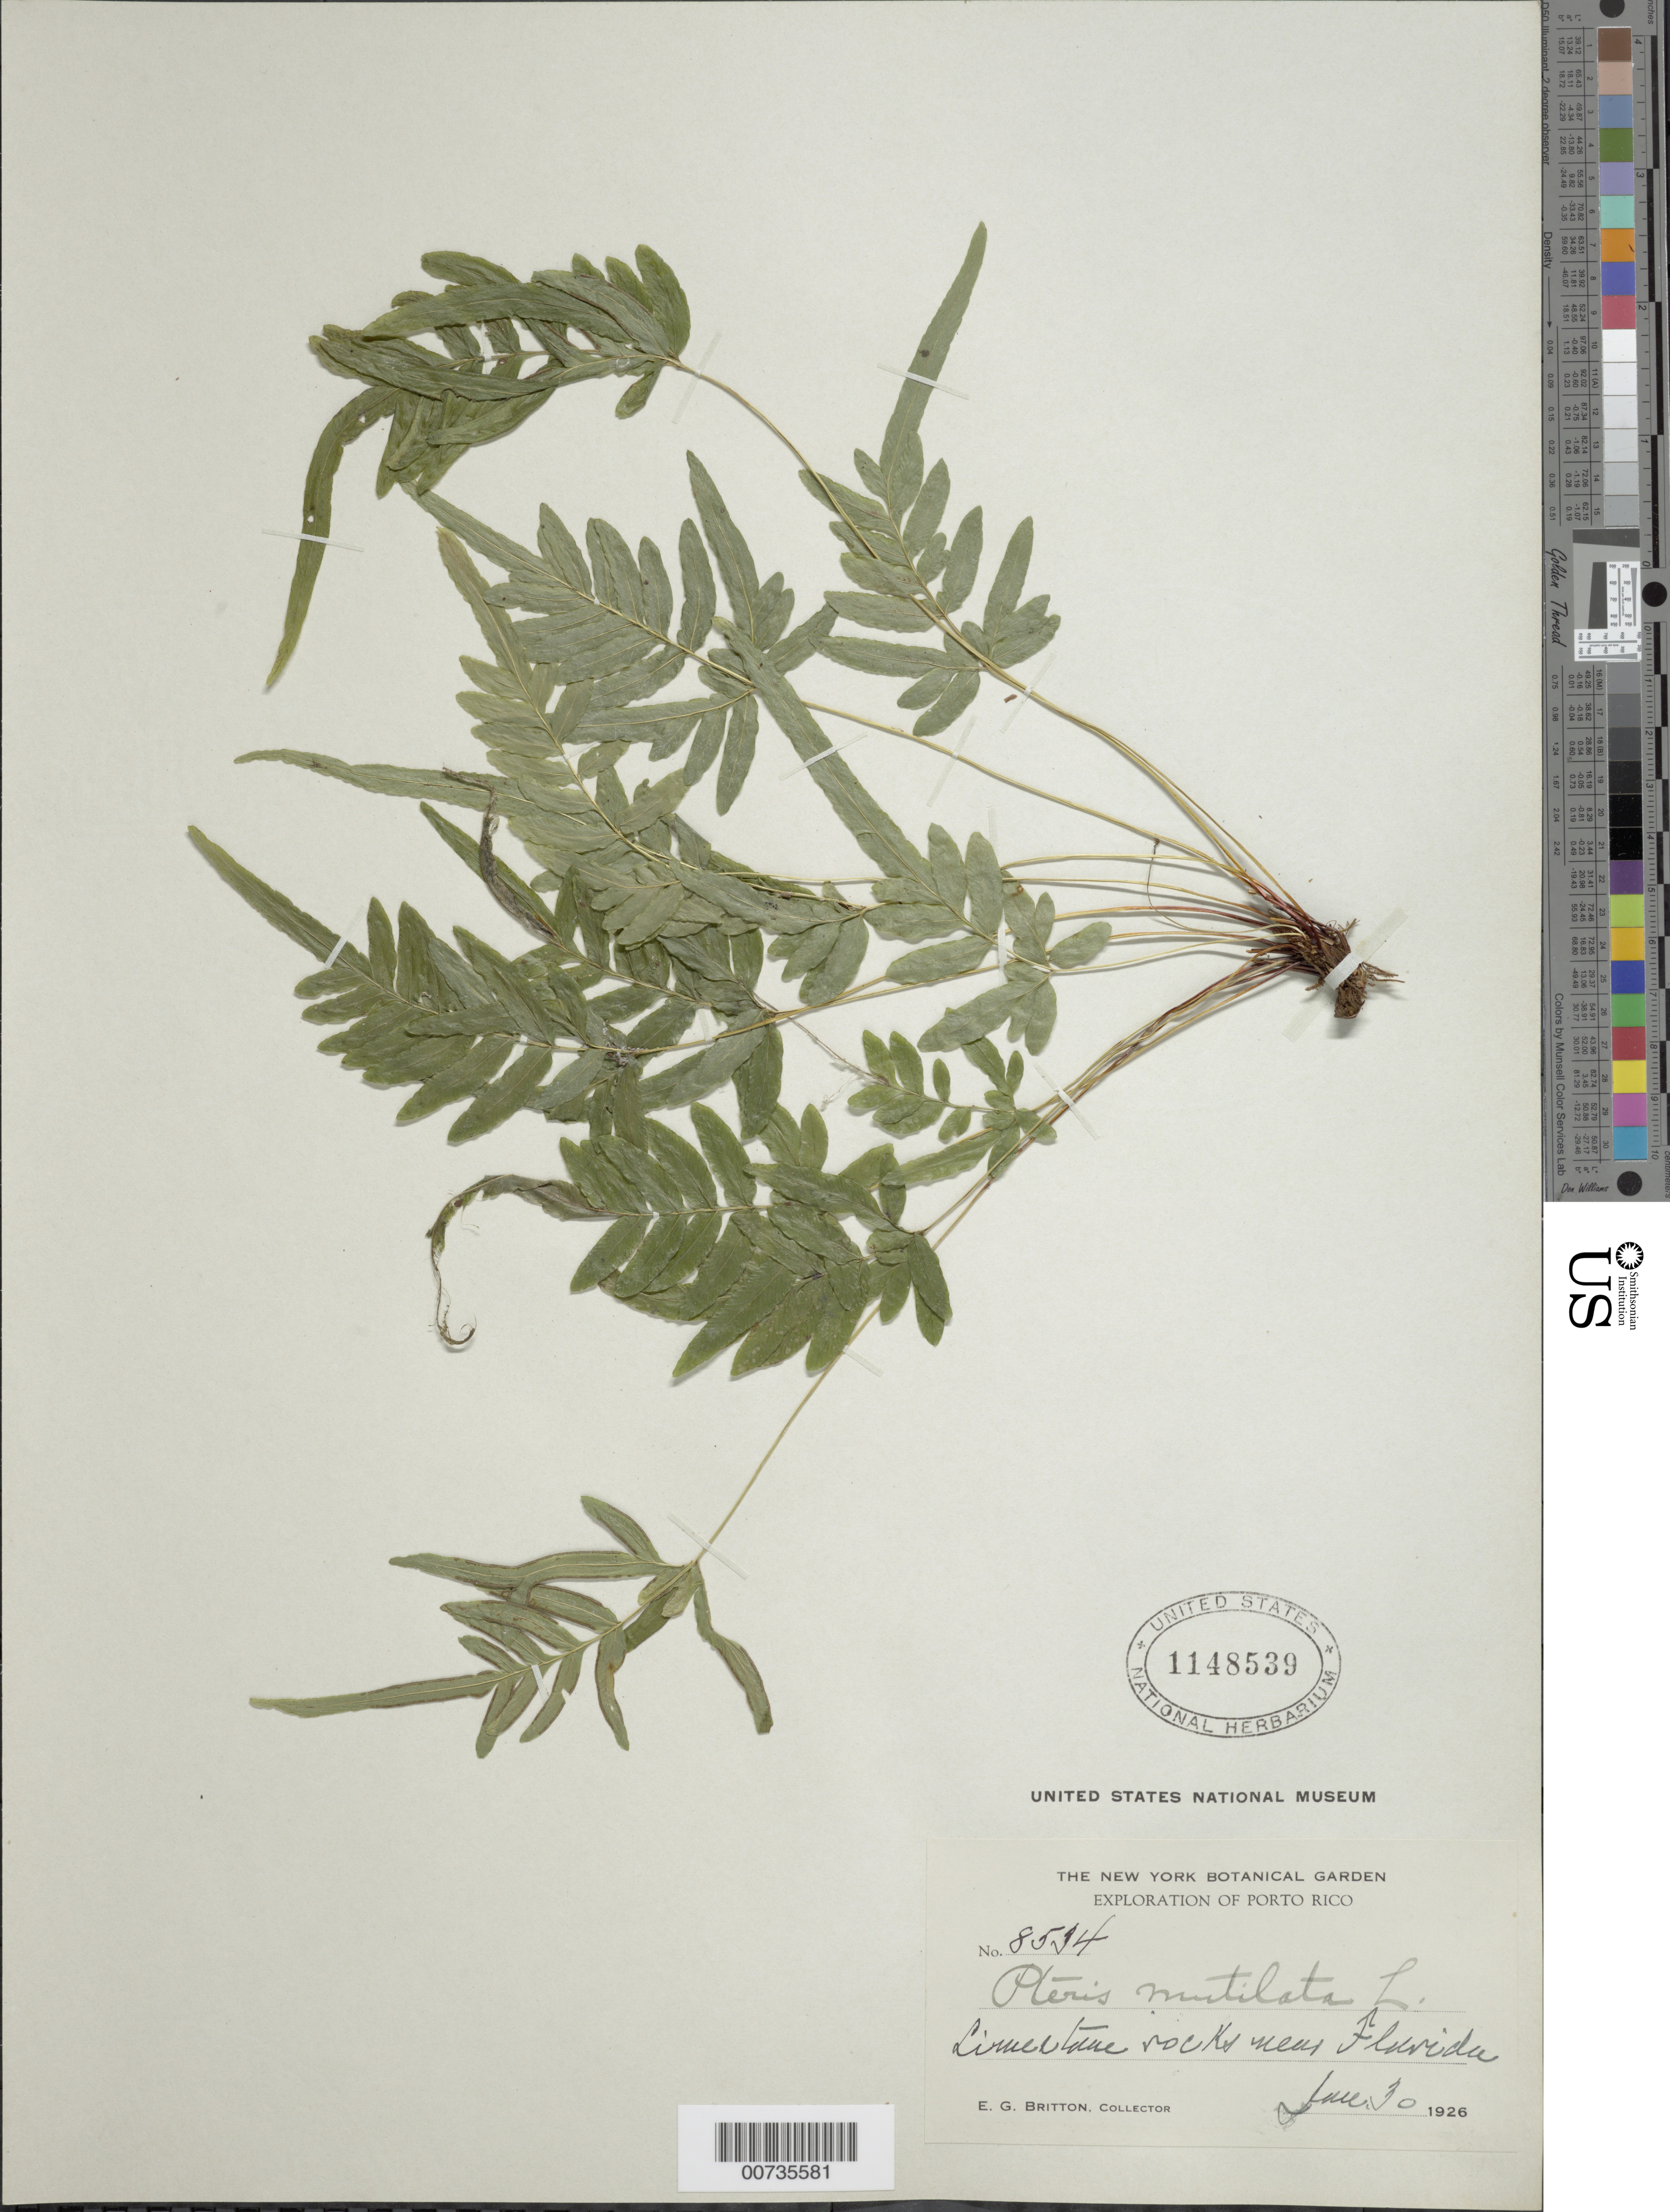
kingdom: Plantae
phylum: Tracheophyta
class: Polypodiopsida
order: Polypodiales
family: Pteridaceae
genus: Pteris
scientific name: Pteris mutilata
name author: L.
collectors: E. G. Britton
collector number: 8534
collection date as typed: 30 Jun 1926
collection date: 1926-06-30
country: Puerto Rico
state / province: Florida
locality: Florida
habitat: Limestone rocks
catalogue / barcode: US 1148539